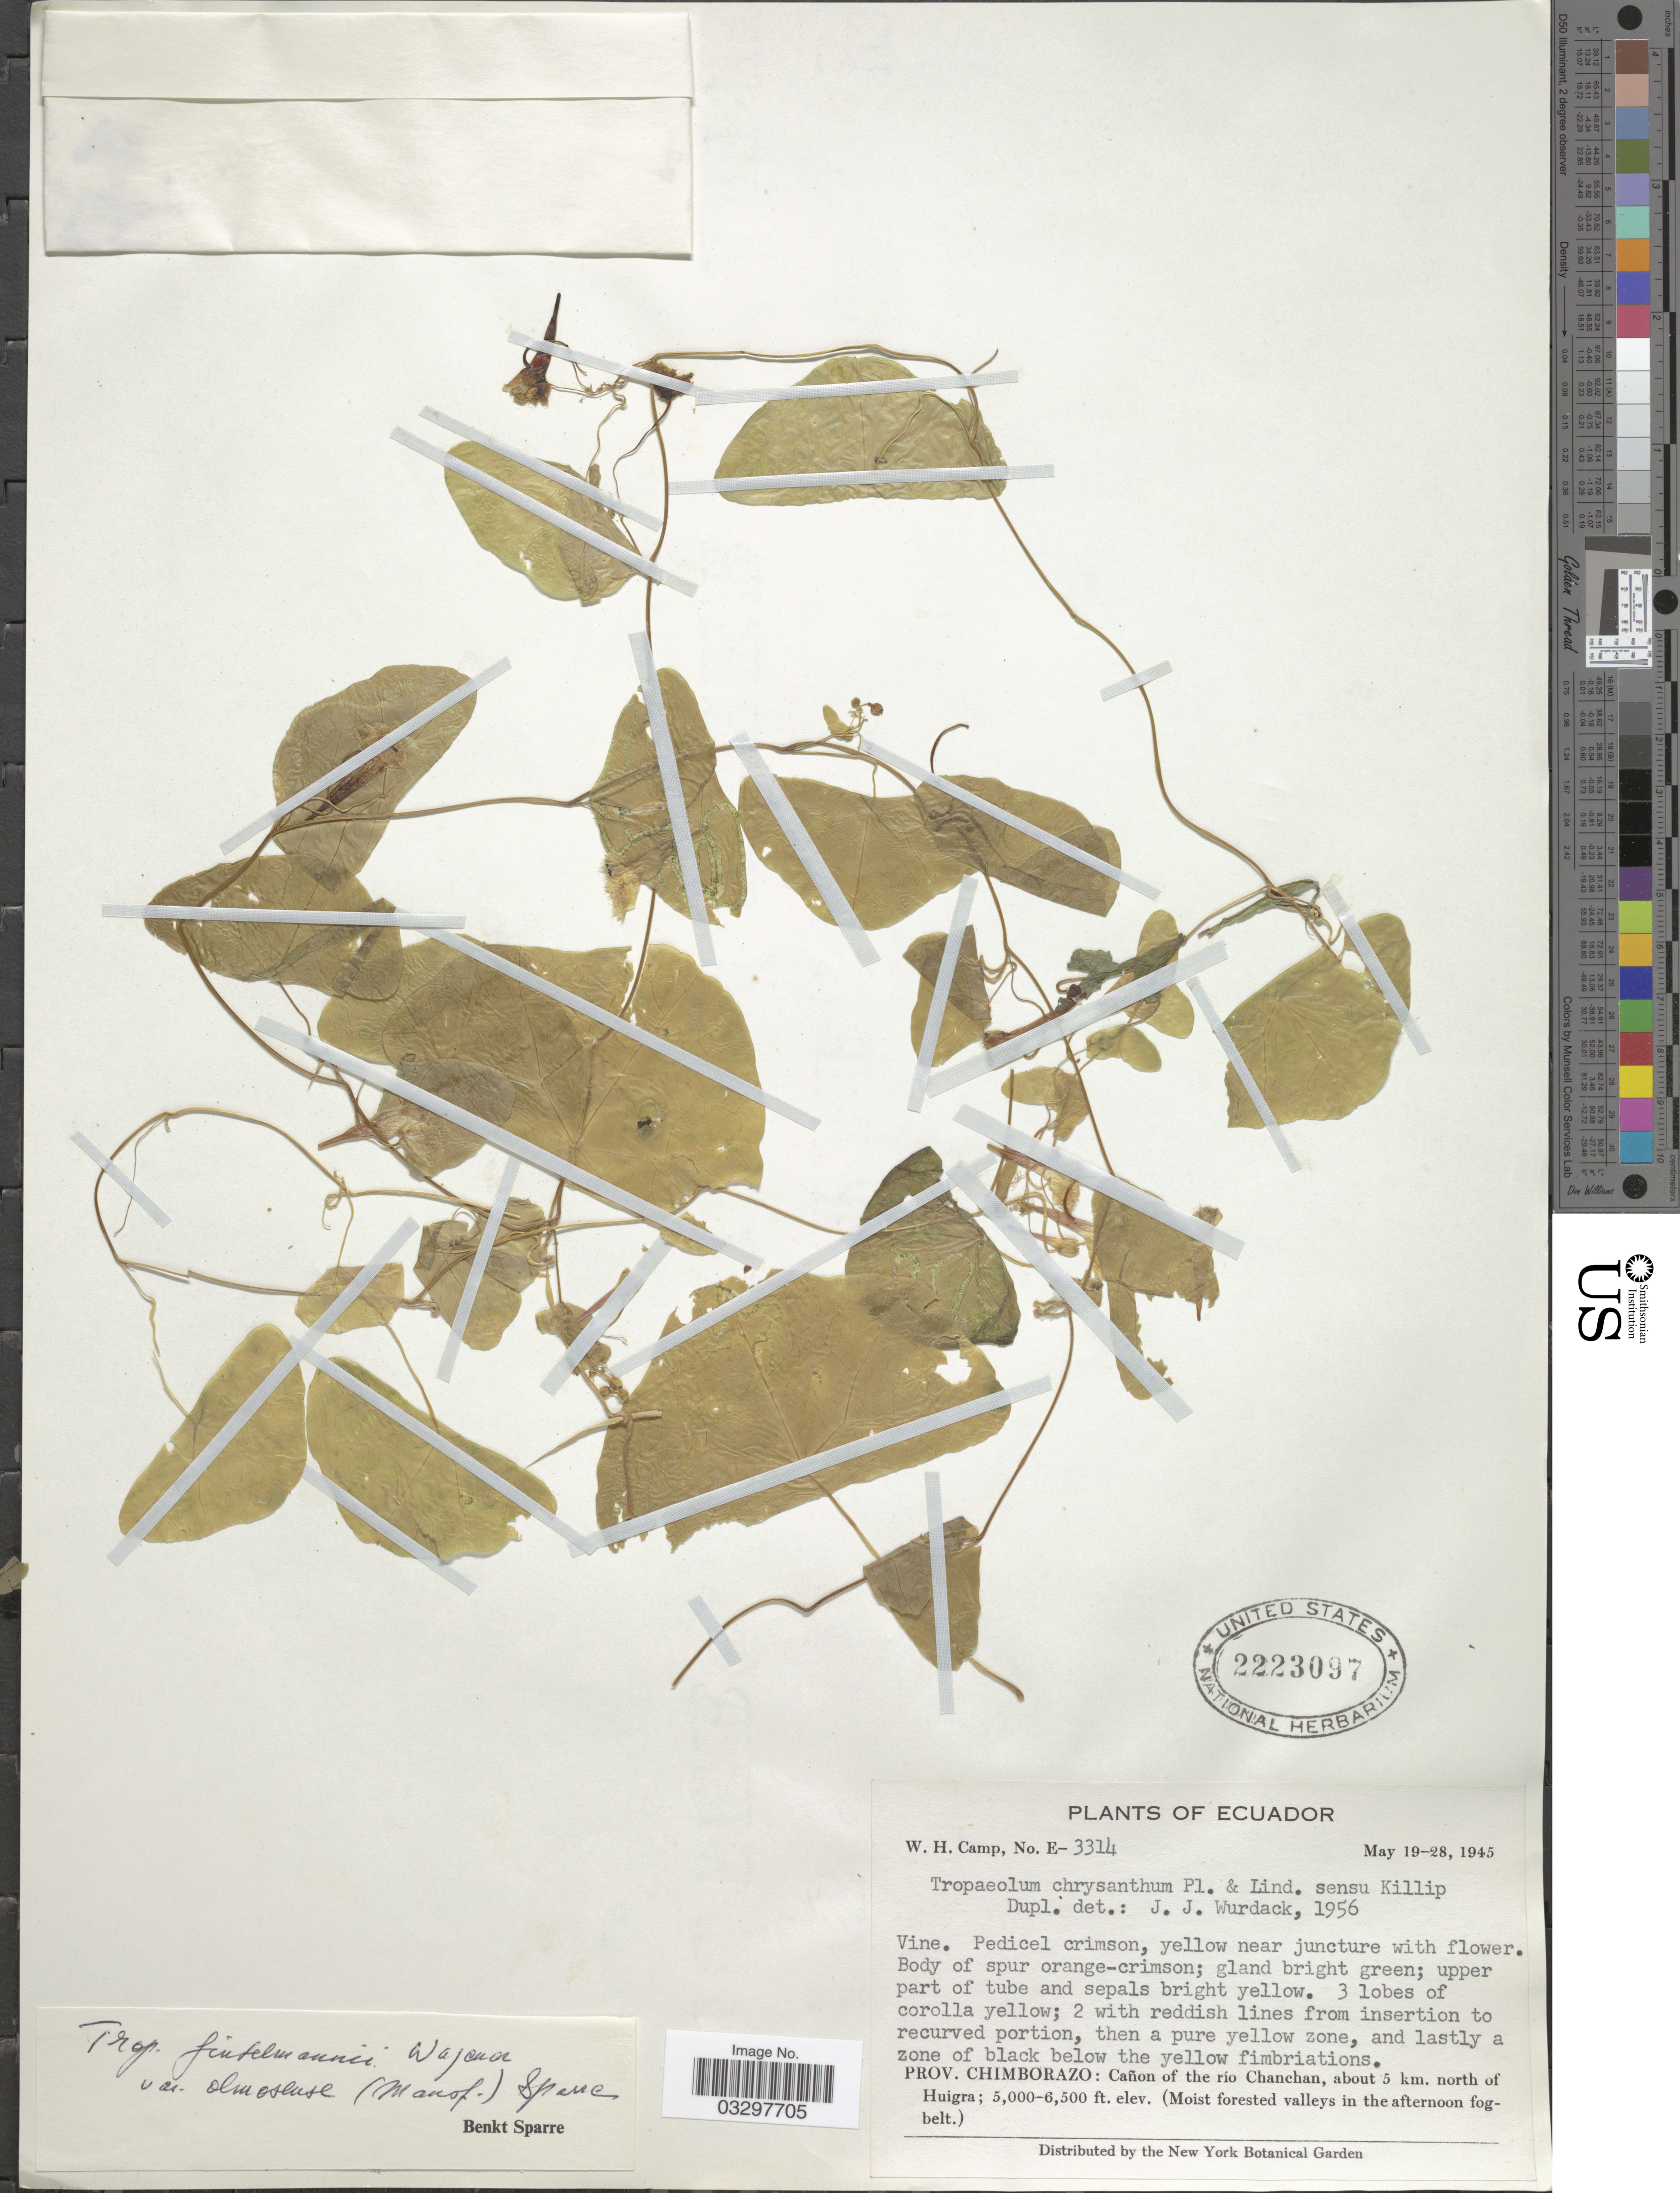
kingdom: Plantae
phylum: Tracheophyta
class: Magnoliopsida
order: Brassicales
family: Tropaeolaceae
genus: Tropaeolum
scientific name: Tropaeolum fintelmannii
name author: Schltdl.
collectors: W. H. Camp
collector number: E-3314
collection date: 1945-05-19/1945-05-28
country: Ecuador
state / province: Chimborazo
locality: Prov. Chimborazo: Cañon of the río Chanchan, about 5 km. north of Huigra.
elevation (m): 1524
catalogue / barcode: US 2223097